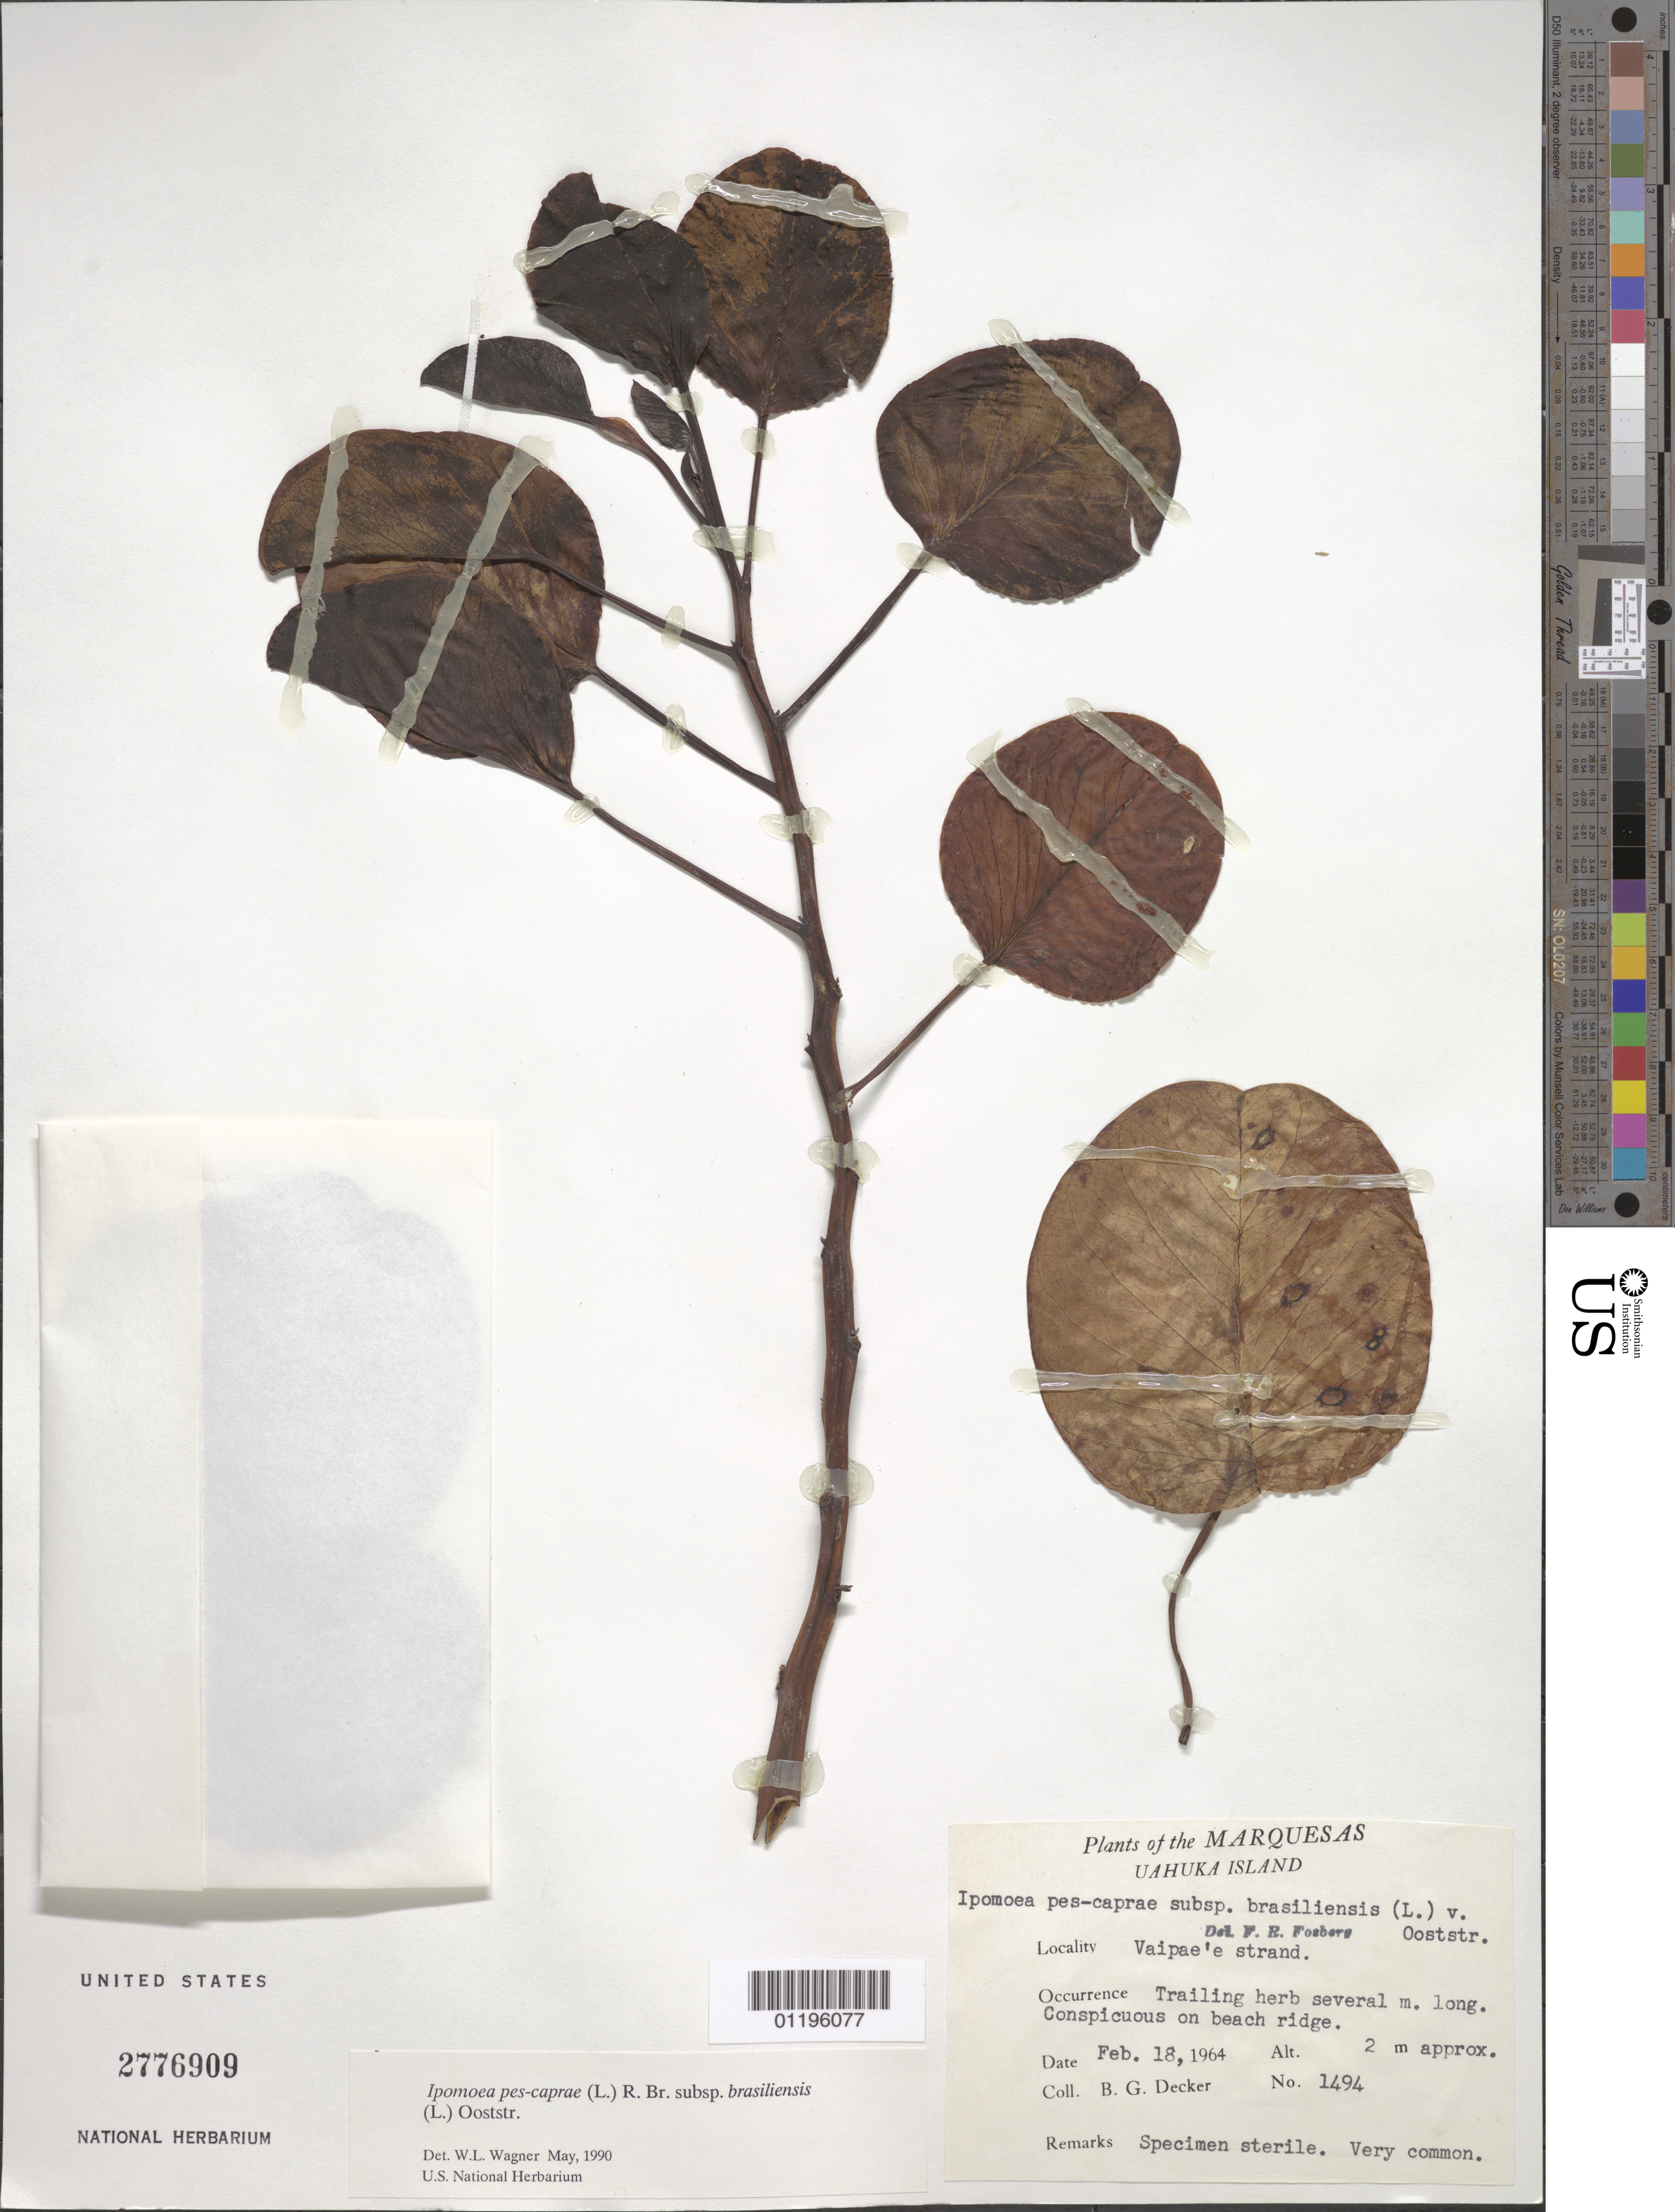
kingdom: Plantae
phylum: Tracheophyta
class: Magnoliopsida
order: Solanales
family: Convolvulaceae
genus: Ipomoea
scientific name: Ipomoea pes-caprae subsp. brasiliensis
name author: (L.) Ooststr.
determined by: Wagner, W. L., (BOT), Smithsonian Institution - National Museum of Natural History (UNITED STATES)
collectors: B. G. Decker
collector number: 1494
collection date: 1964-02-18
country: French Polynesia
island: Ua Huka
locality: Vaipae'e strand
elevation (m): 2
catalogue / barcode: US 2776909